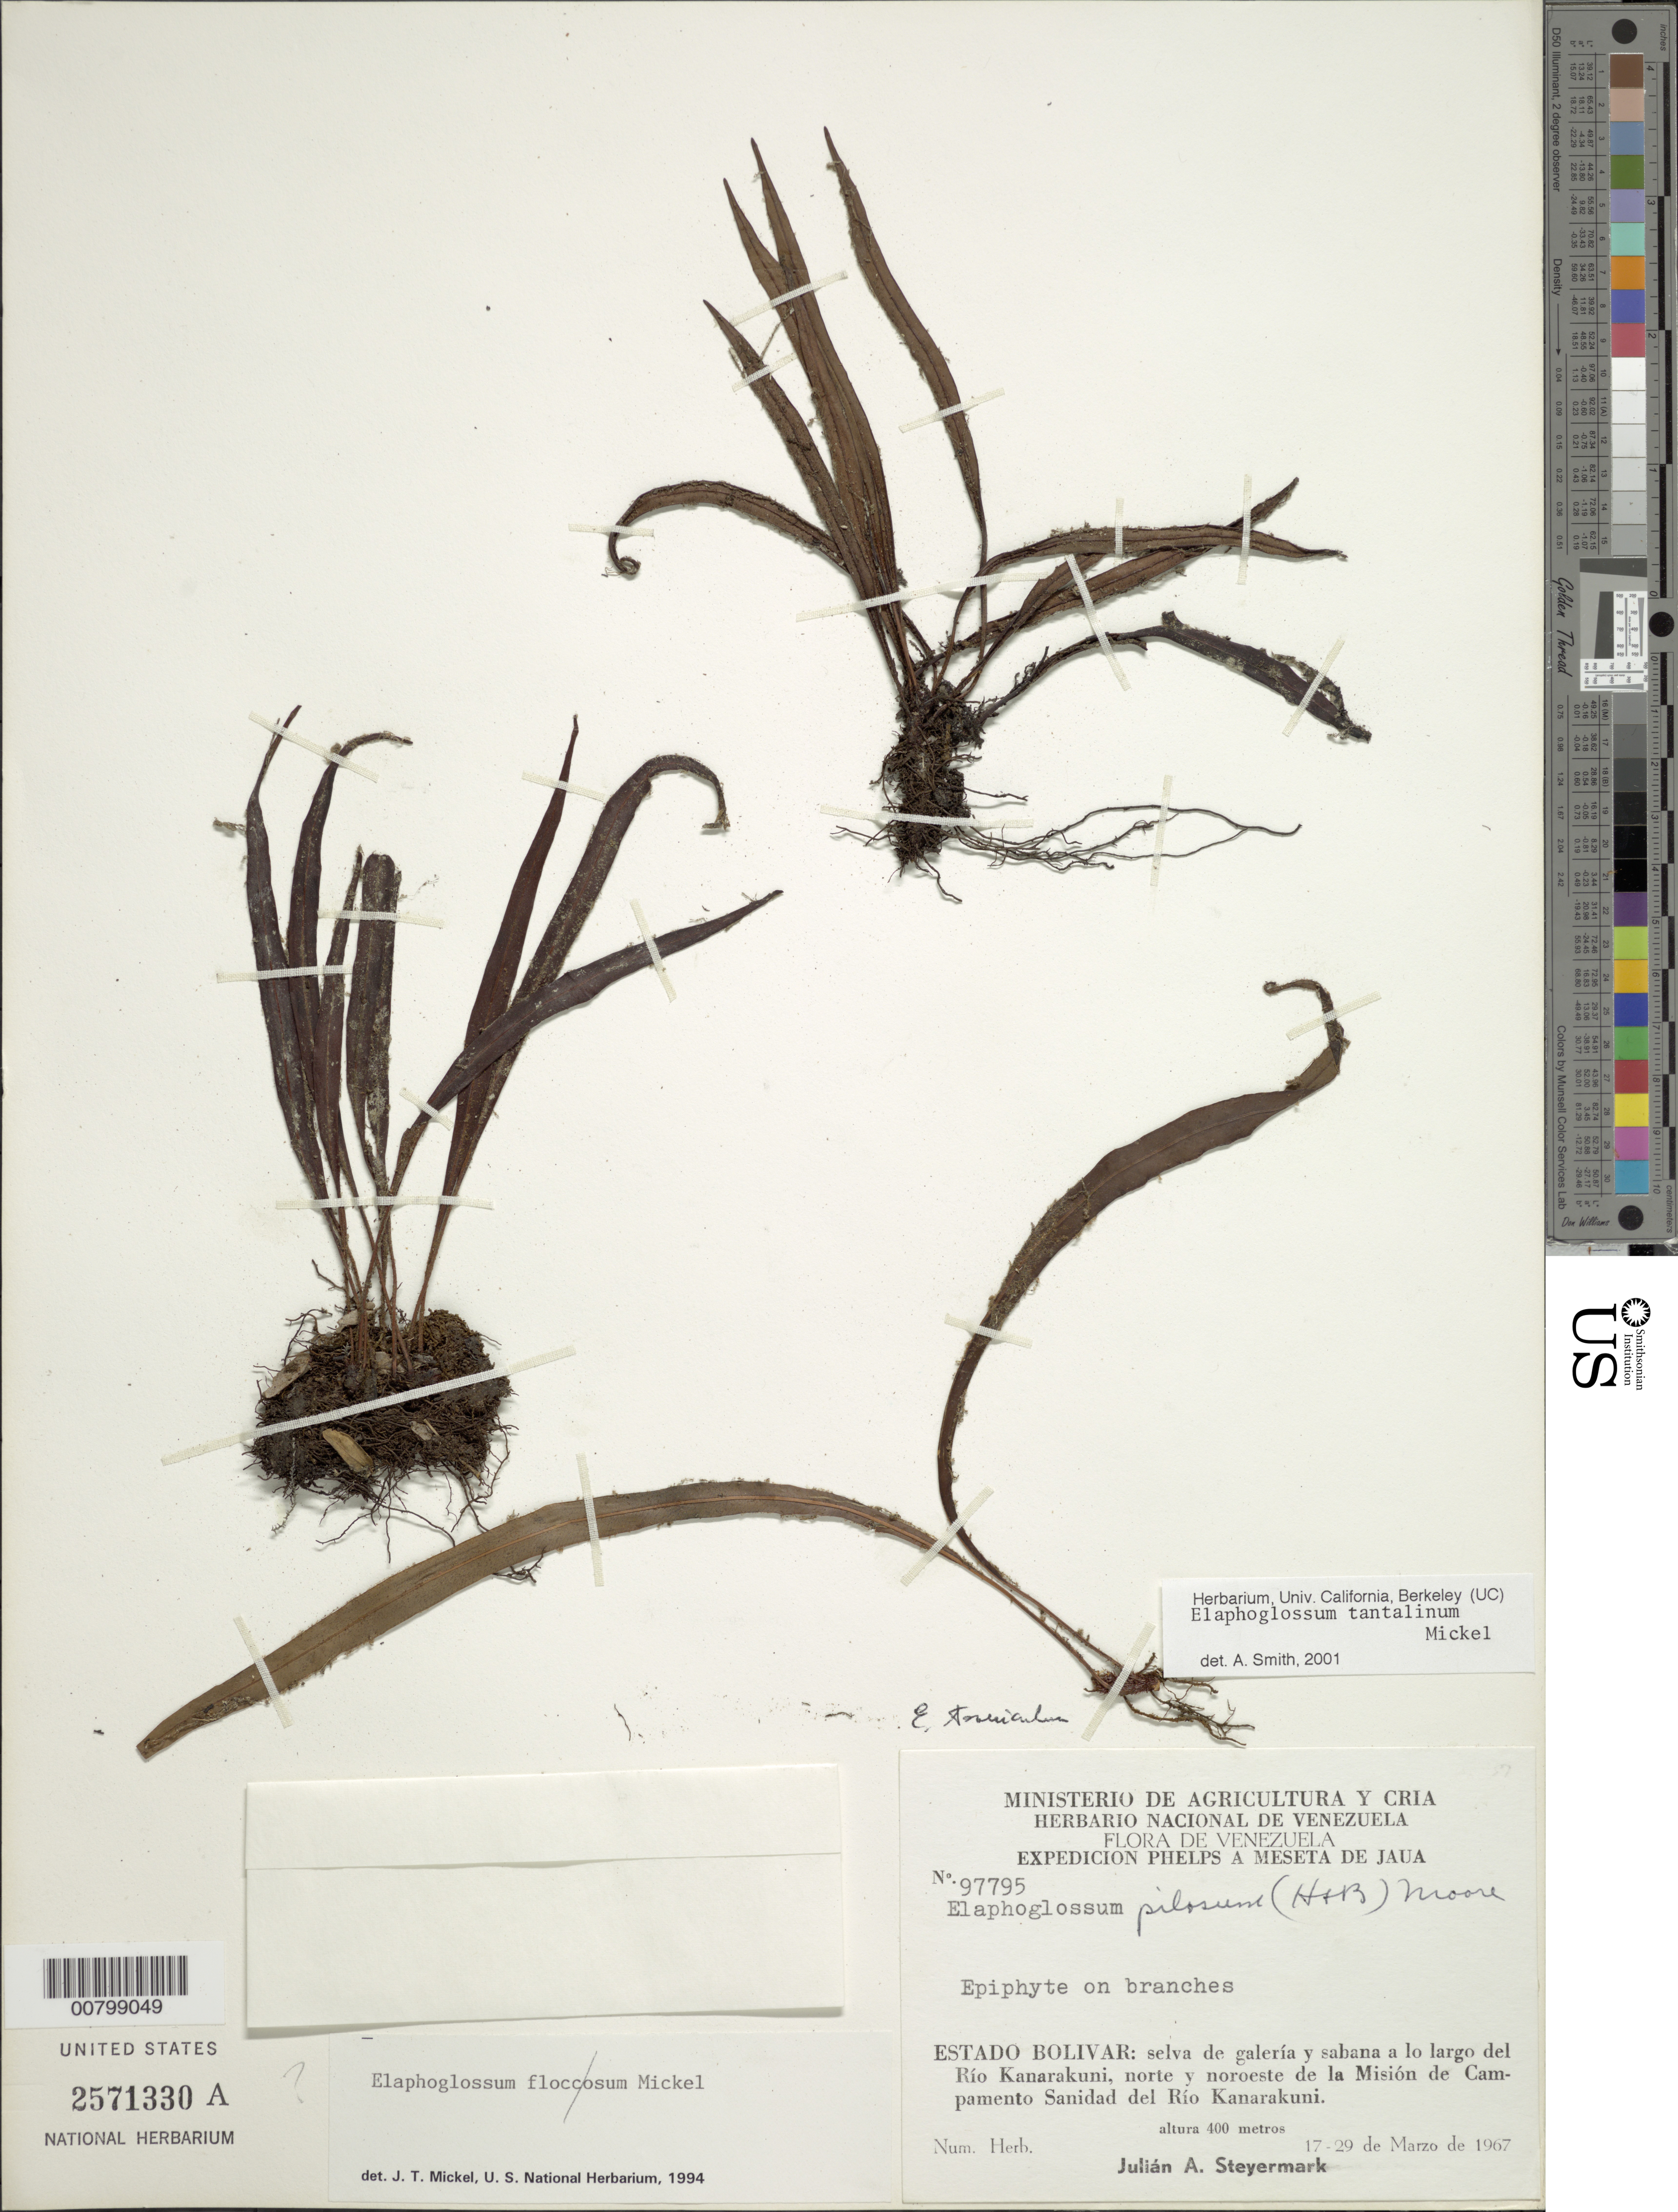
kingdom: Plantae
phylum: Tracheophyta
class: Polypodiopsida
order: Polypodiales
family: Dryopteridaceae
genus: Elaphoglossum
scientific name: Elaphoglossum tantalinum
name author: Mickel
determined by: Smith, A.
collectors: J. Steyermark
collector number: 97795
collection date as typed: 17-Mar-67 to 29-Mar-67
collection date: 1967-03-17/1967-03-29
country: Venezuela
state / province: Bolívar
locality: Río Kanarakuni, N and NW of Mision de Campamento Sanidad del Río Kanarakuni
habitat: Gallery forest and savanna along river; on branches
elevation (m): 400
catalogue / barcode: US 2571330A